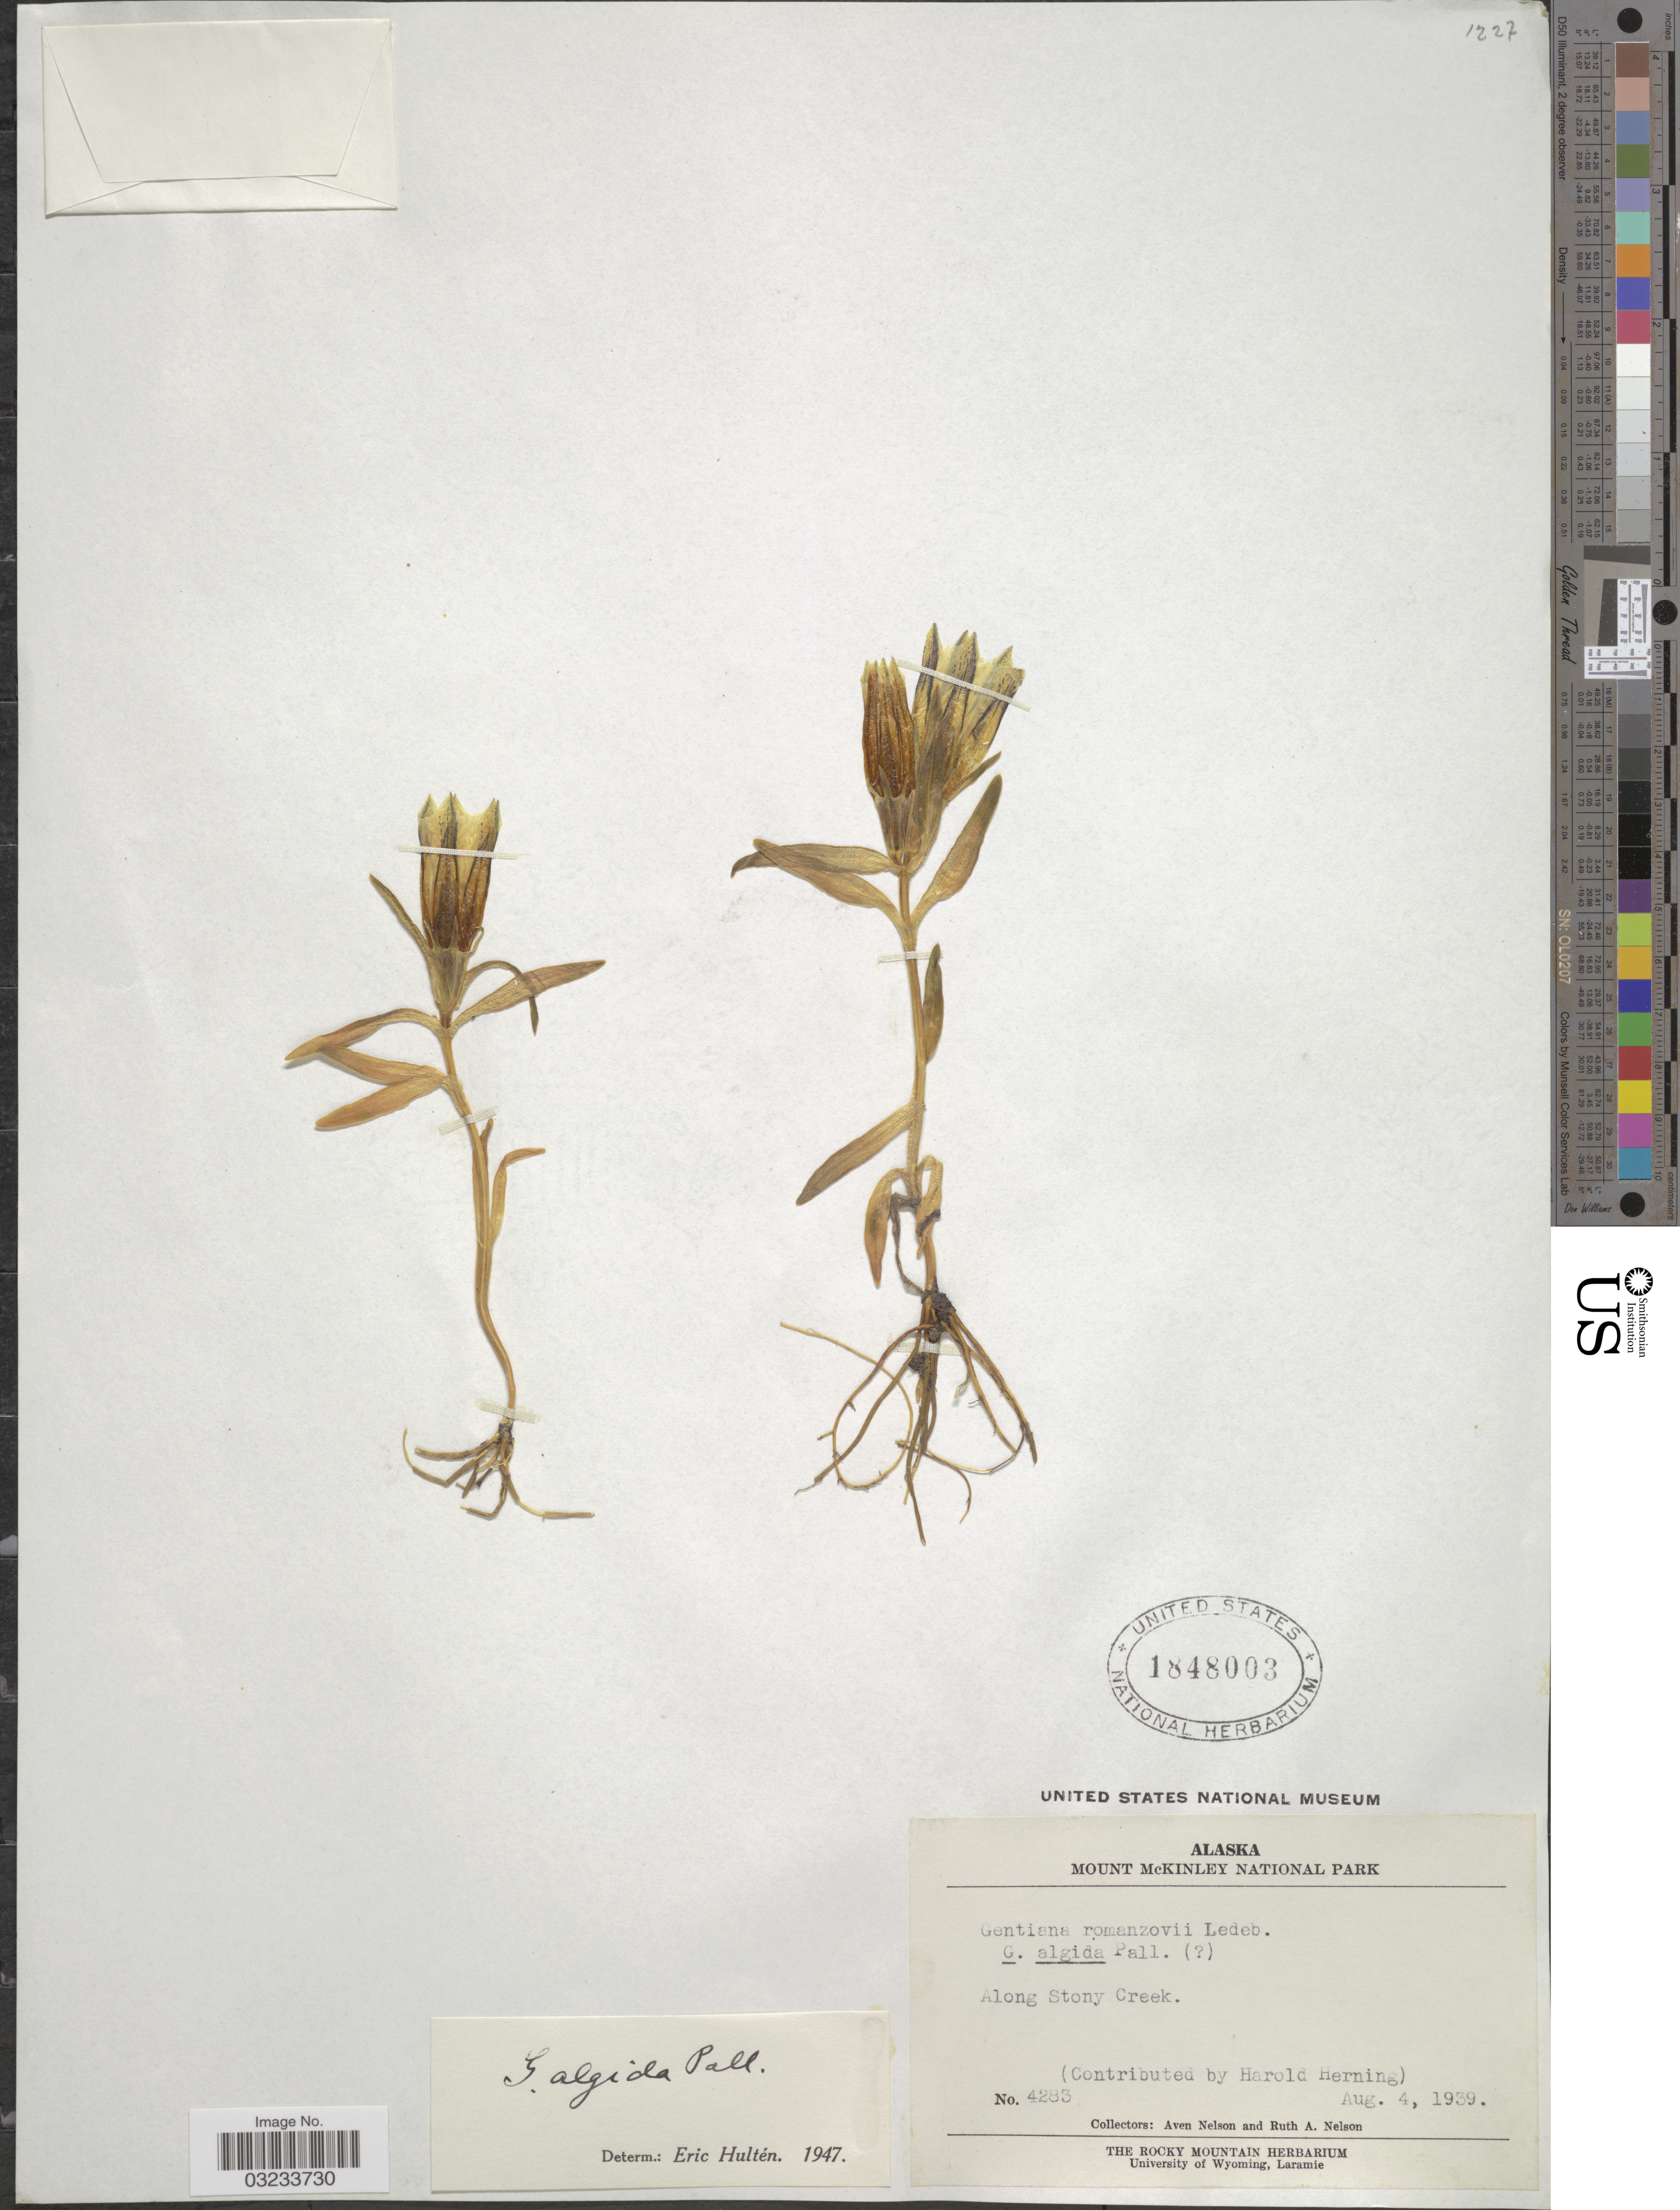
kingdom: Plantae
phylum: Tracheophyta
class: Magnoliopsida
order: Gentianales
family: Gentianaceae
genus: Gentiana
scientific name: Gentiana algida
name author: Pall.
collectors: A. Nelson & R. A. Nelson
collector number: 4283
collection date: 1939-08-04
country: United States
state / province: Alaska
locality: Mount McKinley National Park. Along Stony Creek.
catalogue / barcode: US 1848003